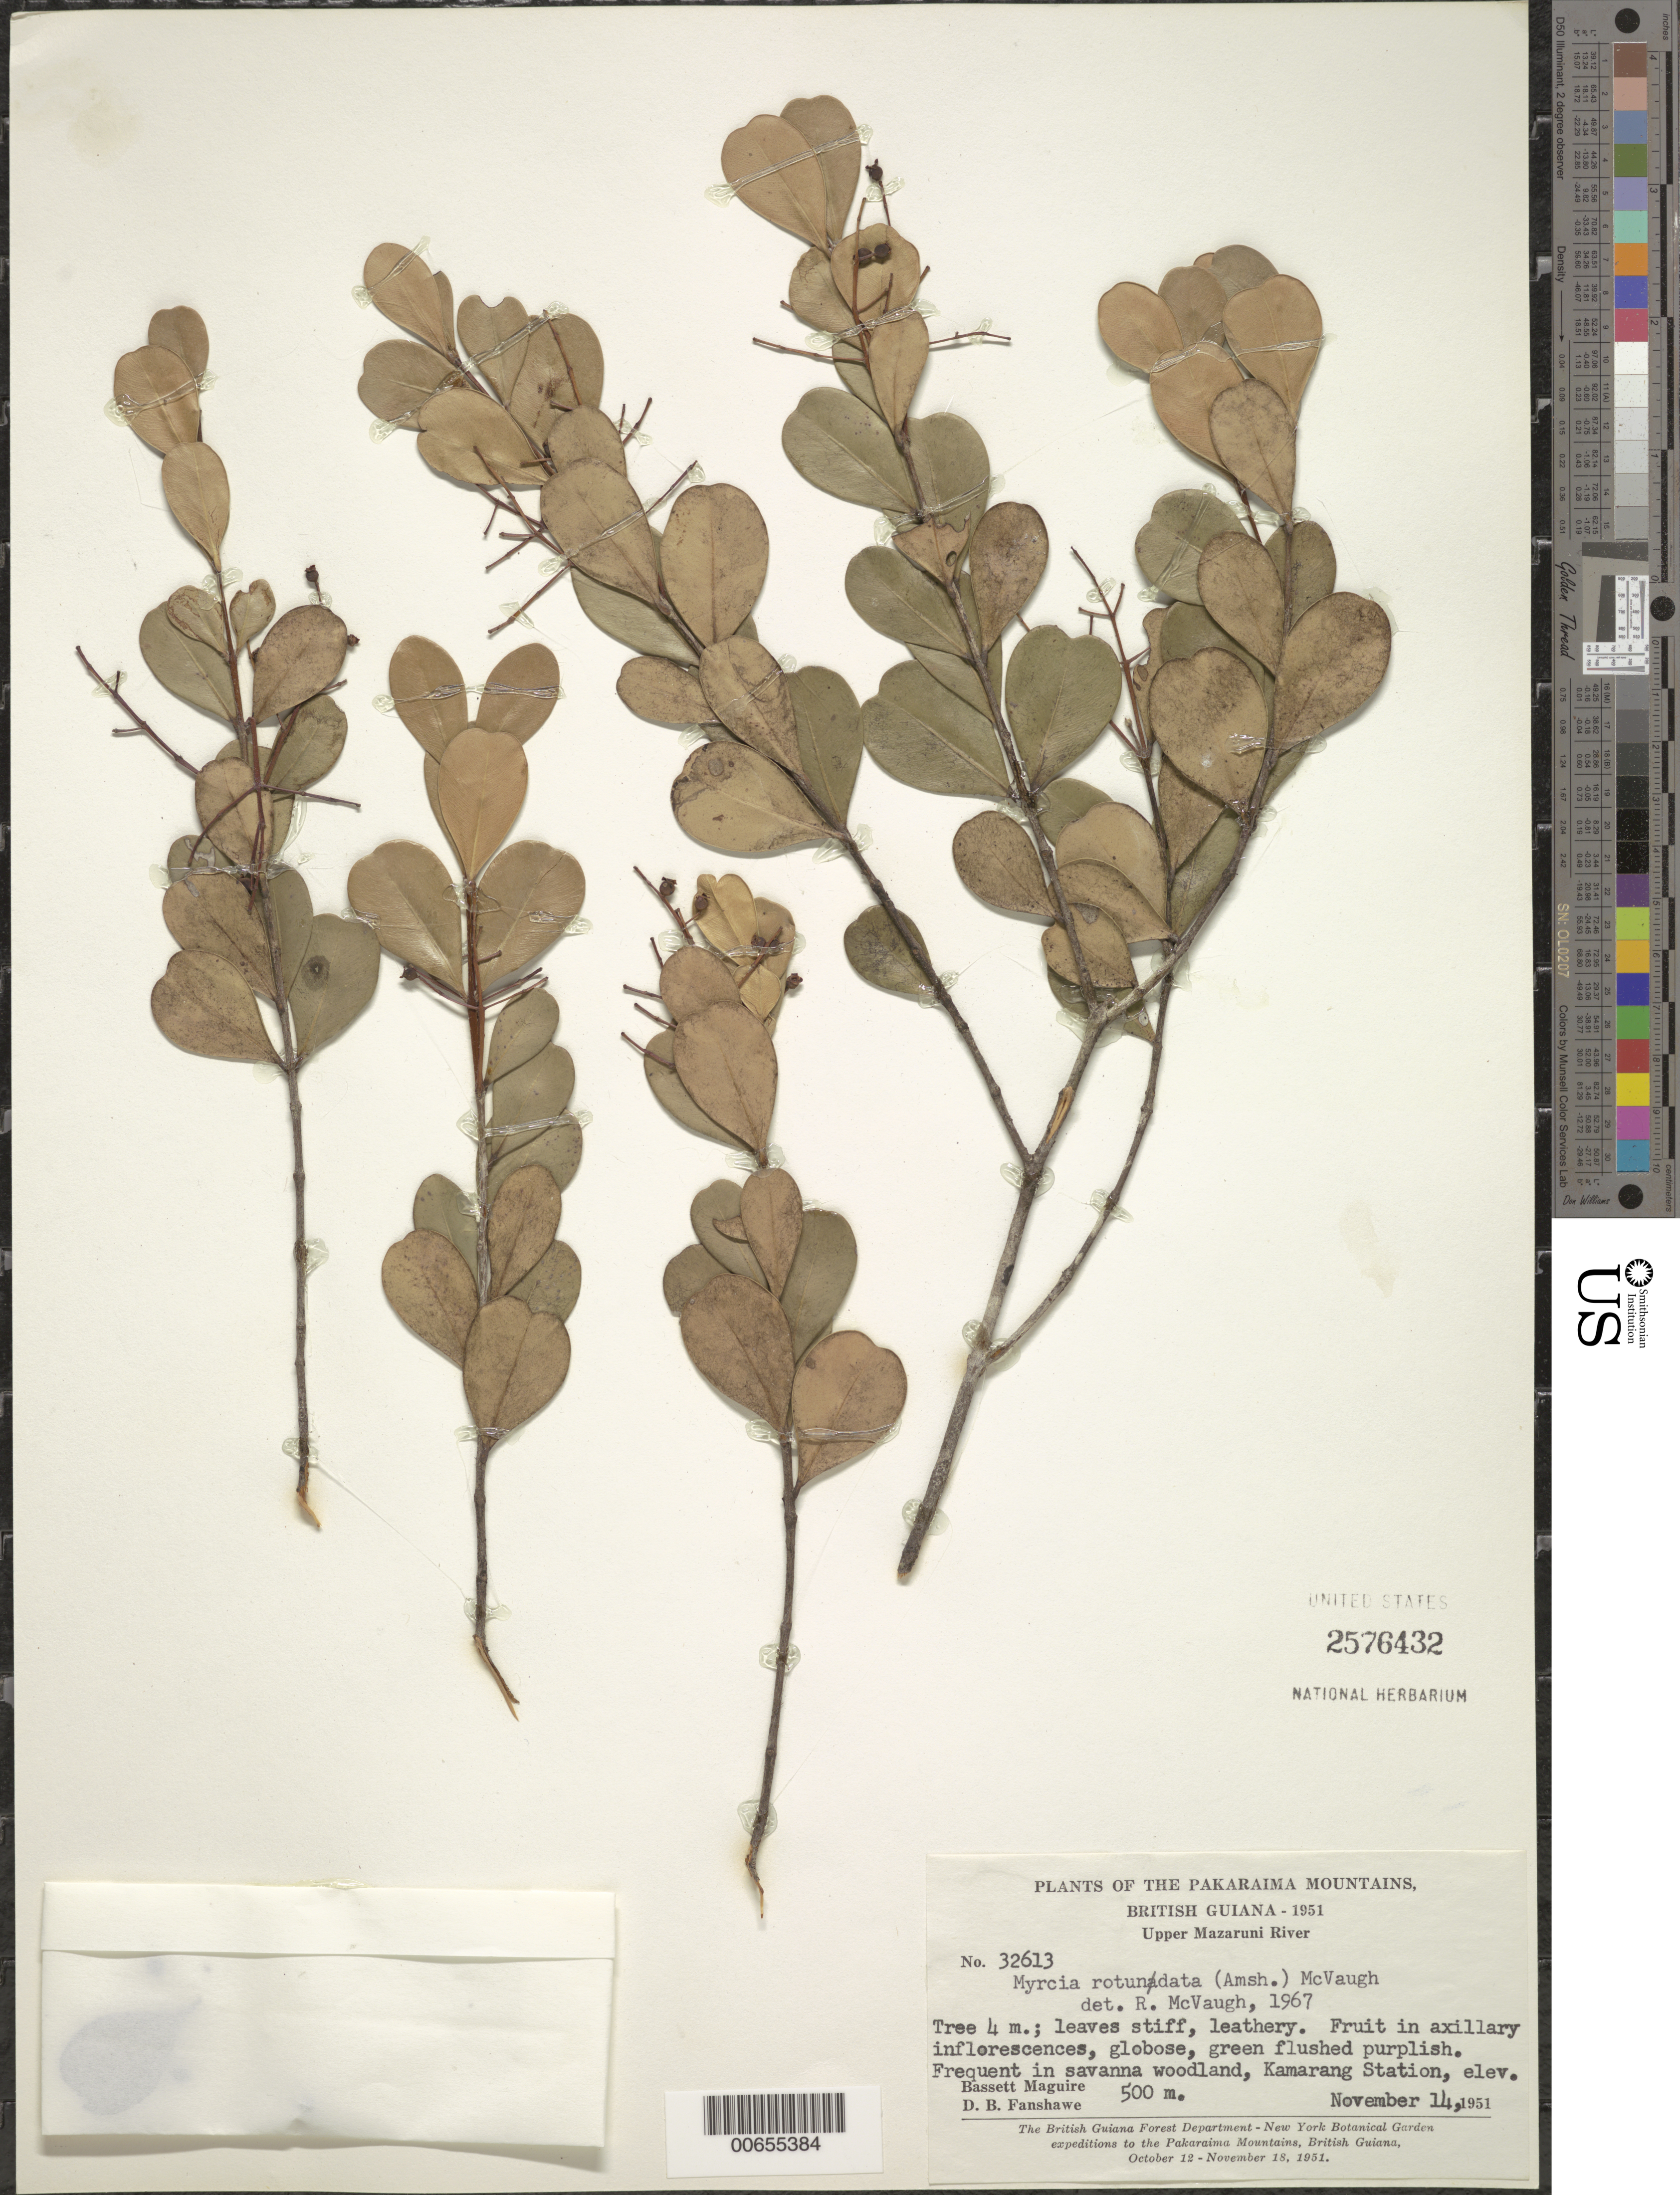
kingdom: Plantae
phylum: Tracheophyta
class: Magnoliopsida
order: Myrtales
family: Myrtaceae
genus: Myrcia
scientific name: Myrcia rotundata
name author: (Amshoff) McVaugh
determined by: McVaugh, R.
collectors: B. Maguire & D. B. Fanshawe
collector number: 32613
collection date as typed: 14-Nov-51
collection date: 1951-11-14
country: Guyana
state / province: Cuyuni-Mazaruni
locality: Kamarang Station, Upper Mazaruni River, Pakaraima Mts.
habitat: Savanna woodland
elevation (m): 500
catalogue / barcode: US 2576432